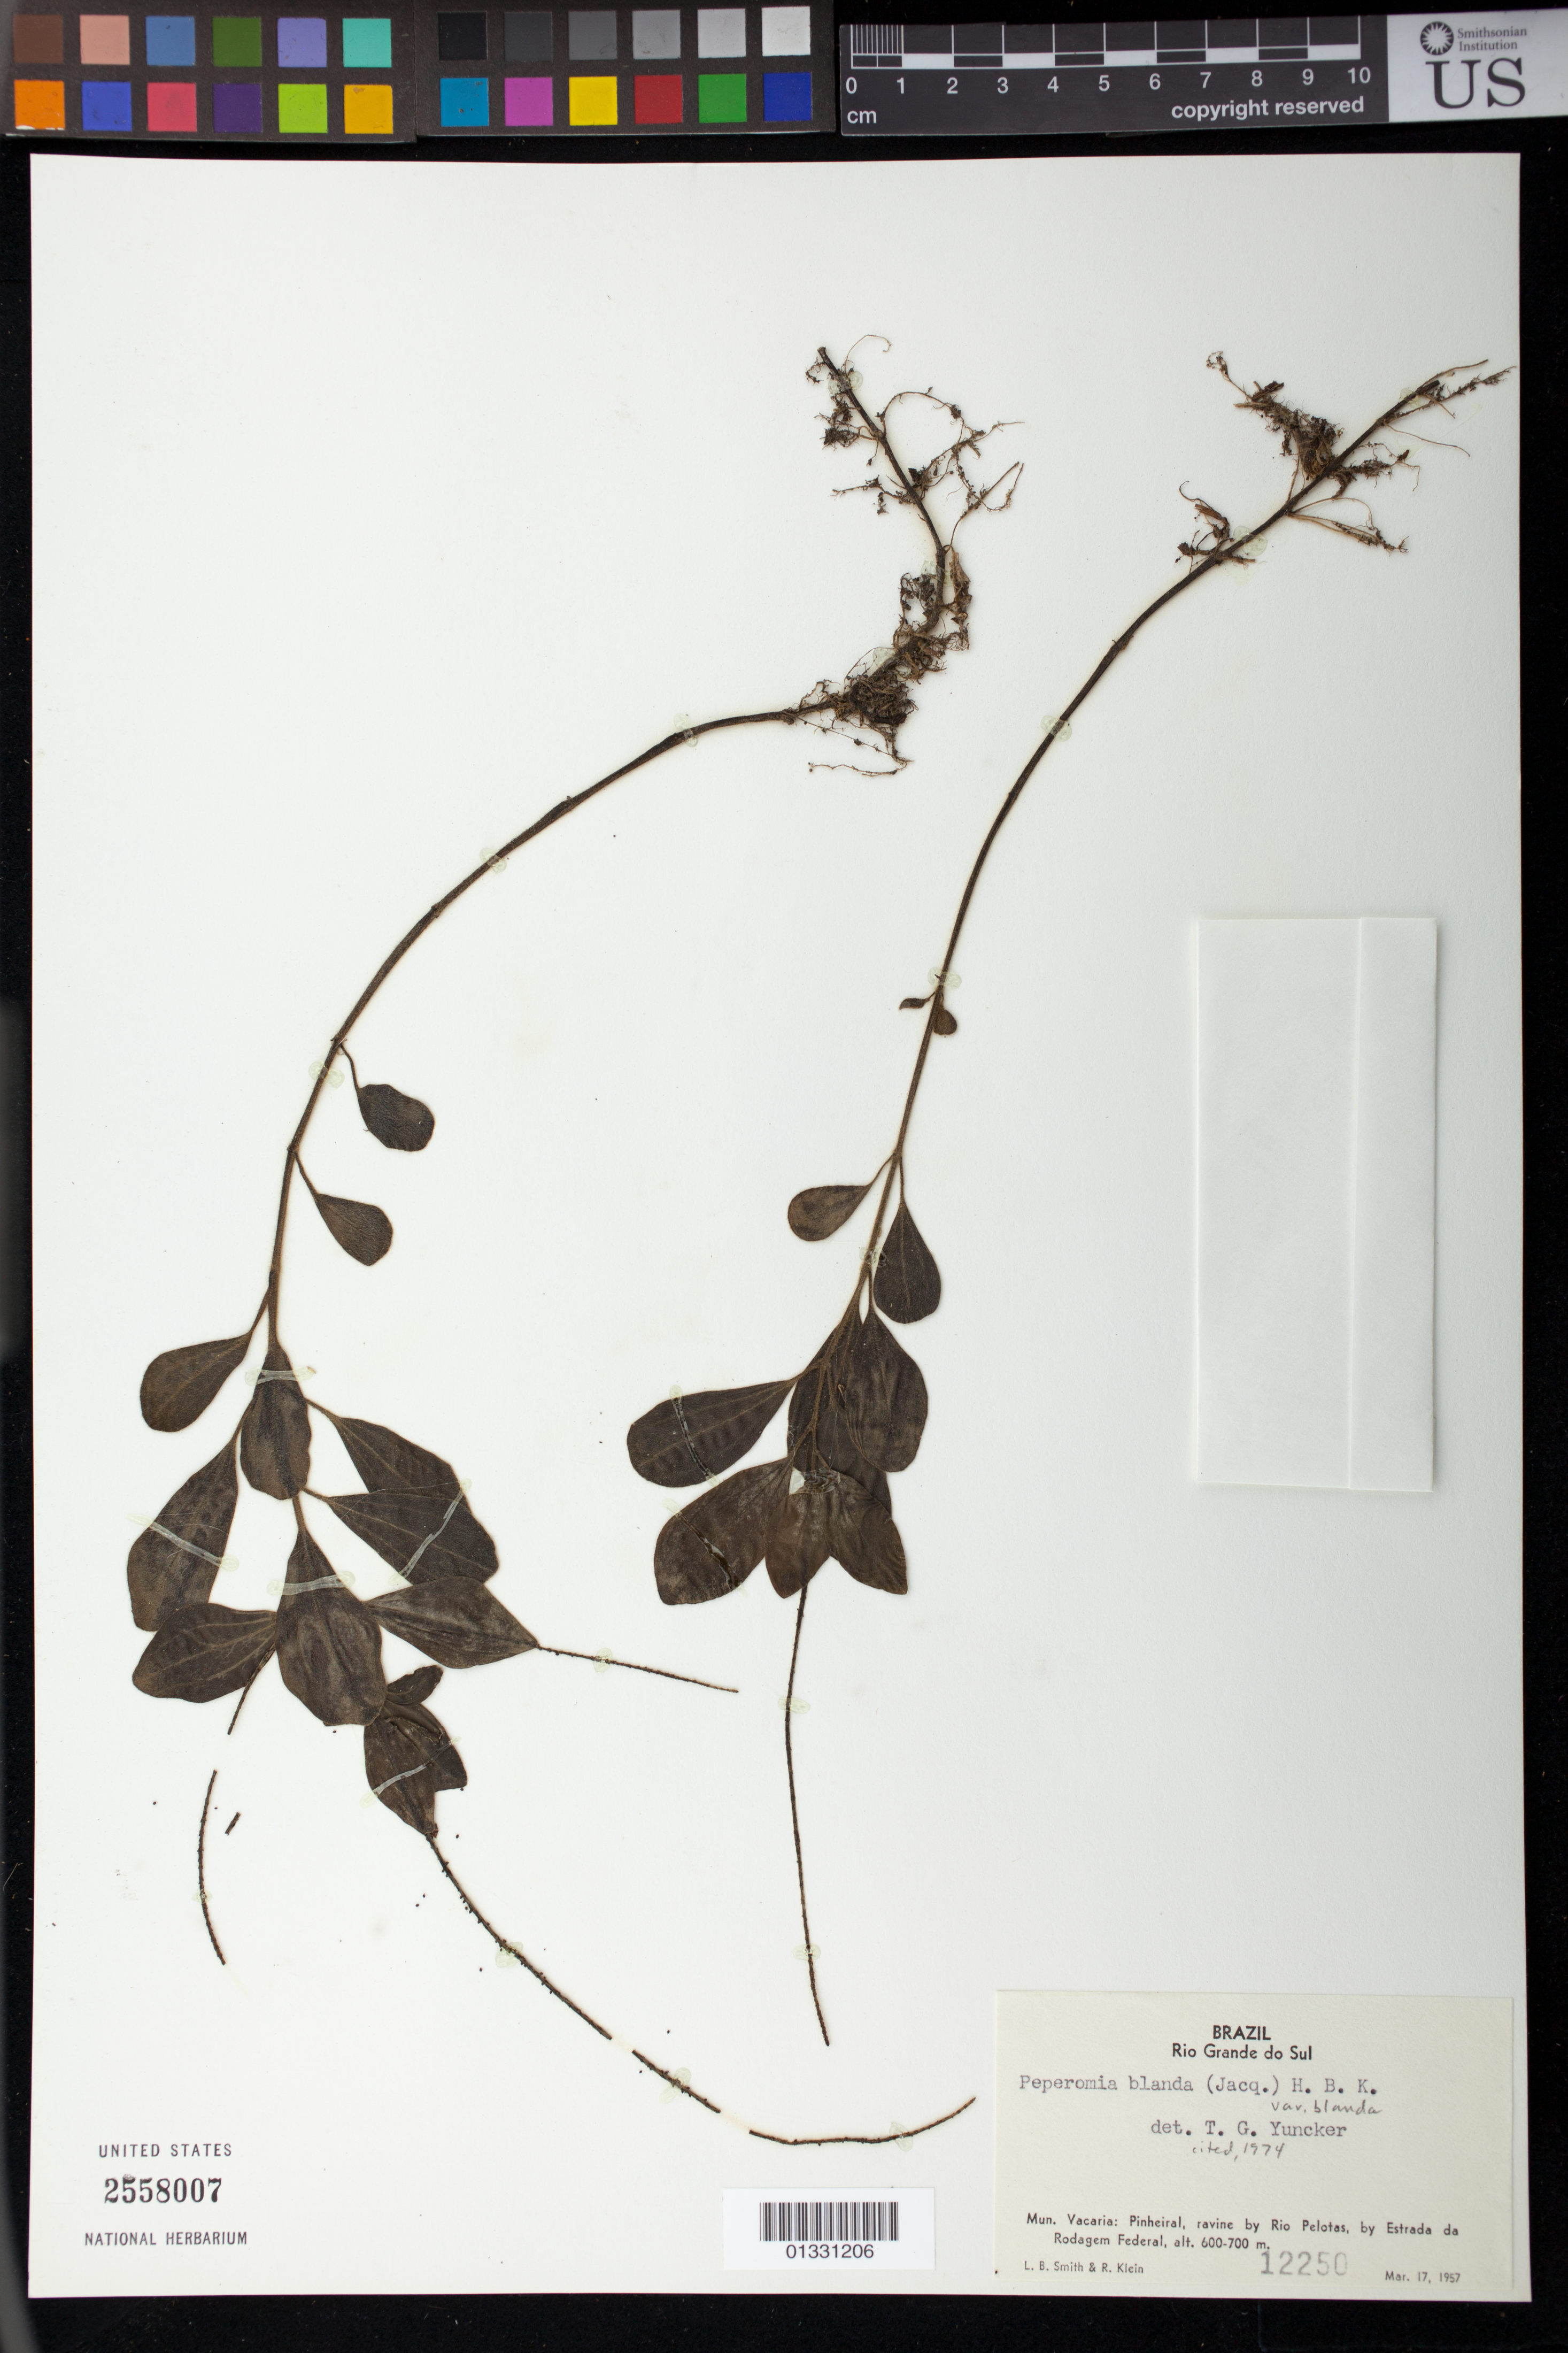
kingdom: Plantae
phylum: Tracheophyta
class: Magnoliopsida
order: Piperales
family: Piperaceae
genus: Peperomia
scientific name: Peperomia blanda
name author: (Jacq.) Kunth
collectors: L. Smith & R. M. Klein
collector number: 12250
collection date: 1957-03-17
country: Brazil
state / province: Rio Grande do Sul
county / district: Vacaria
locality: Pinheiral, ravine by Rio Pelotas, by Estrada da Rodagem Federal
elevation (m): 600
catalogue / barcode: US 2558007